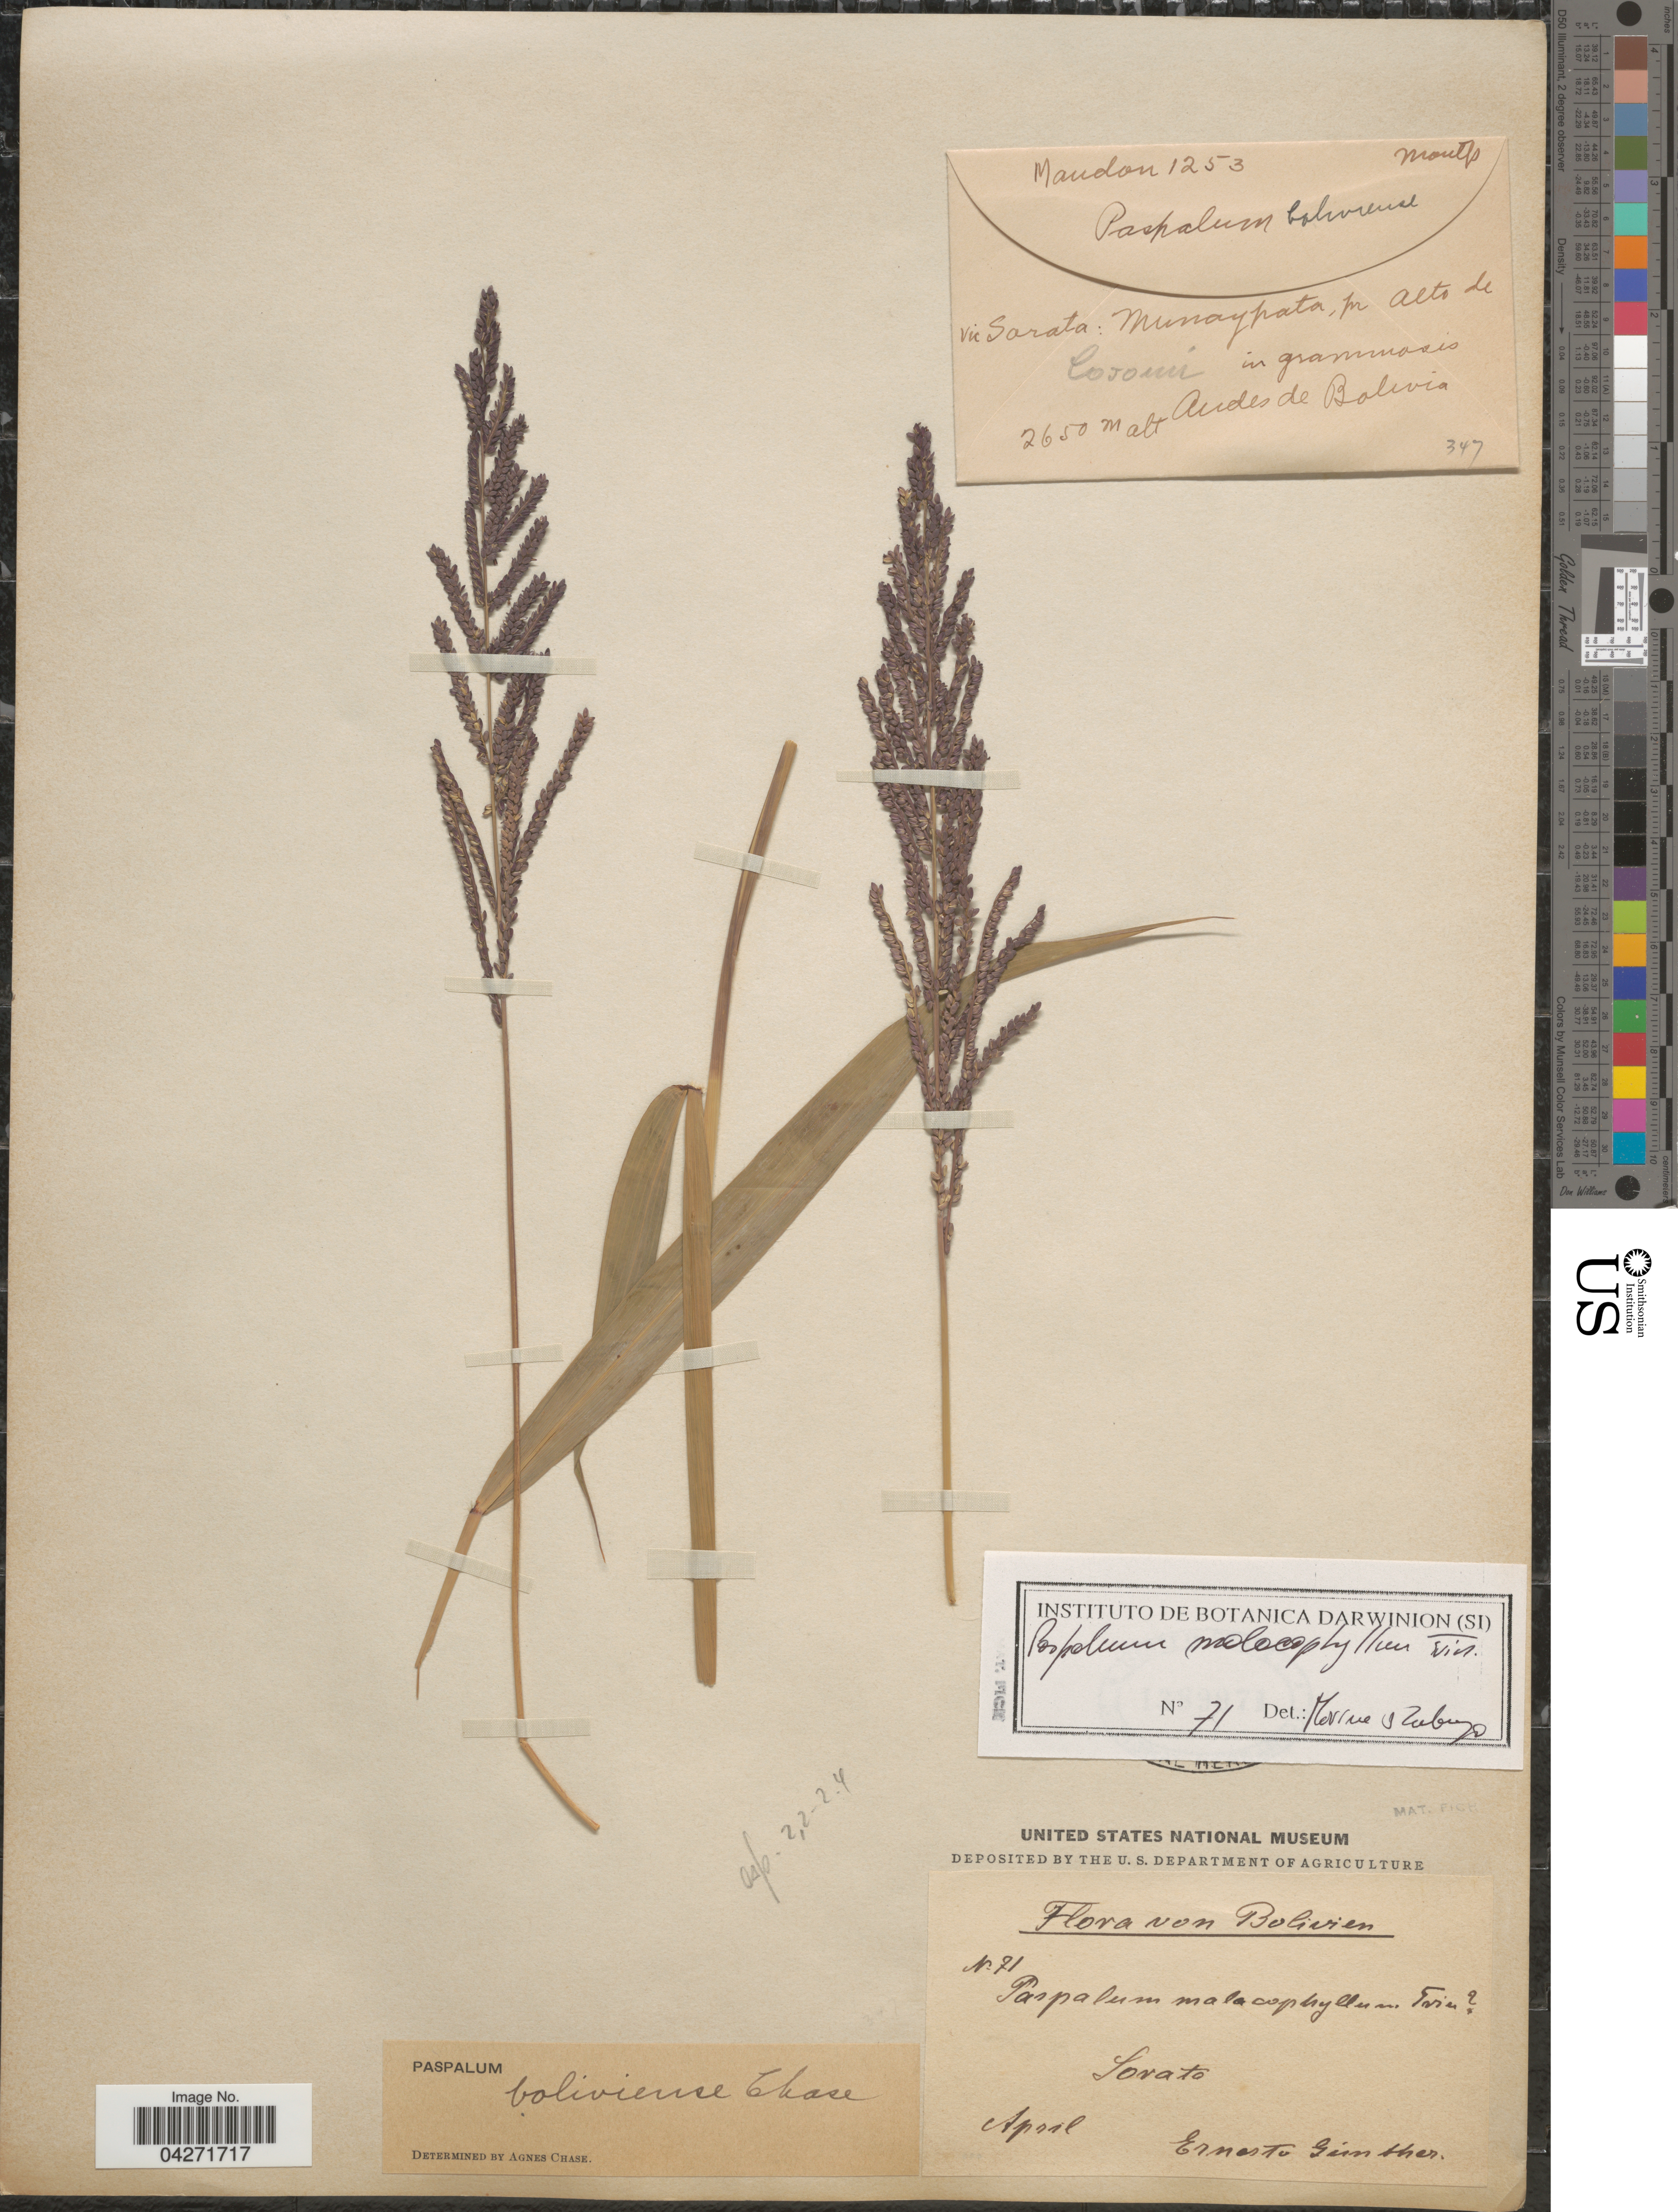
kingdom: Plantae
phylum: Tracheophyta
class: Liliopsida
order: Poales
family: Poaceae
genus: Paspalum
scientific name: Paspalum malacophyllum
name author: Trin.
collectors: E. Gunther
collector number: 71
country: Bolivia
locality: Sorata.